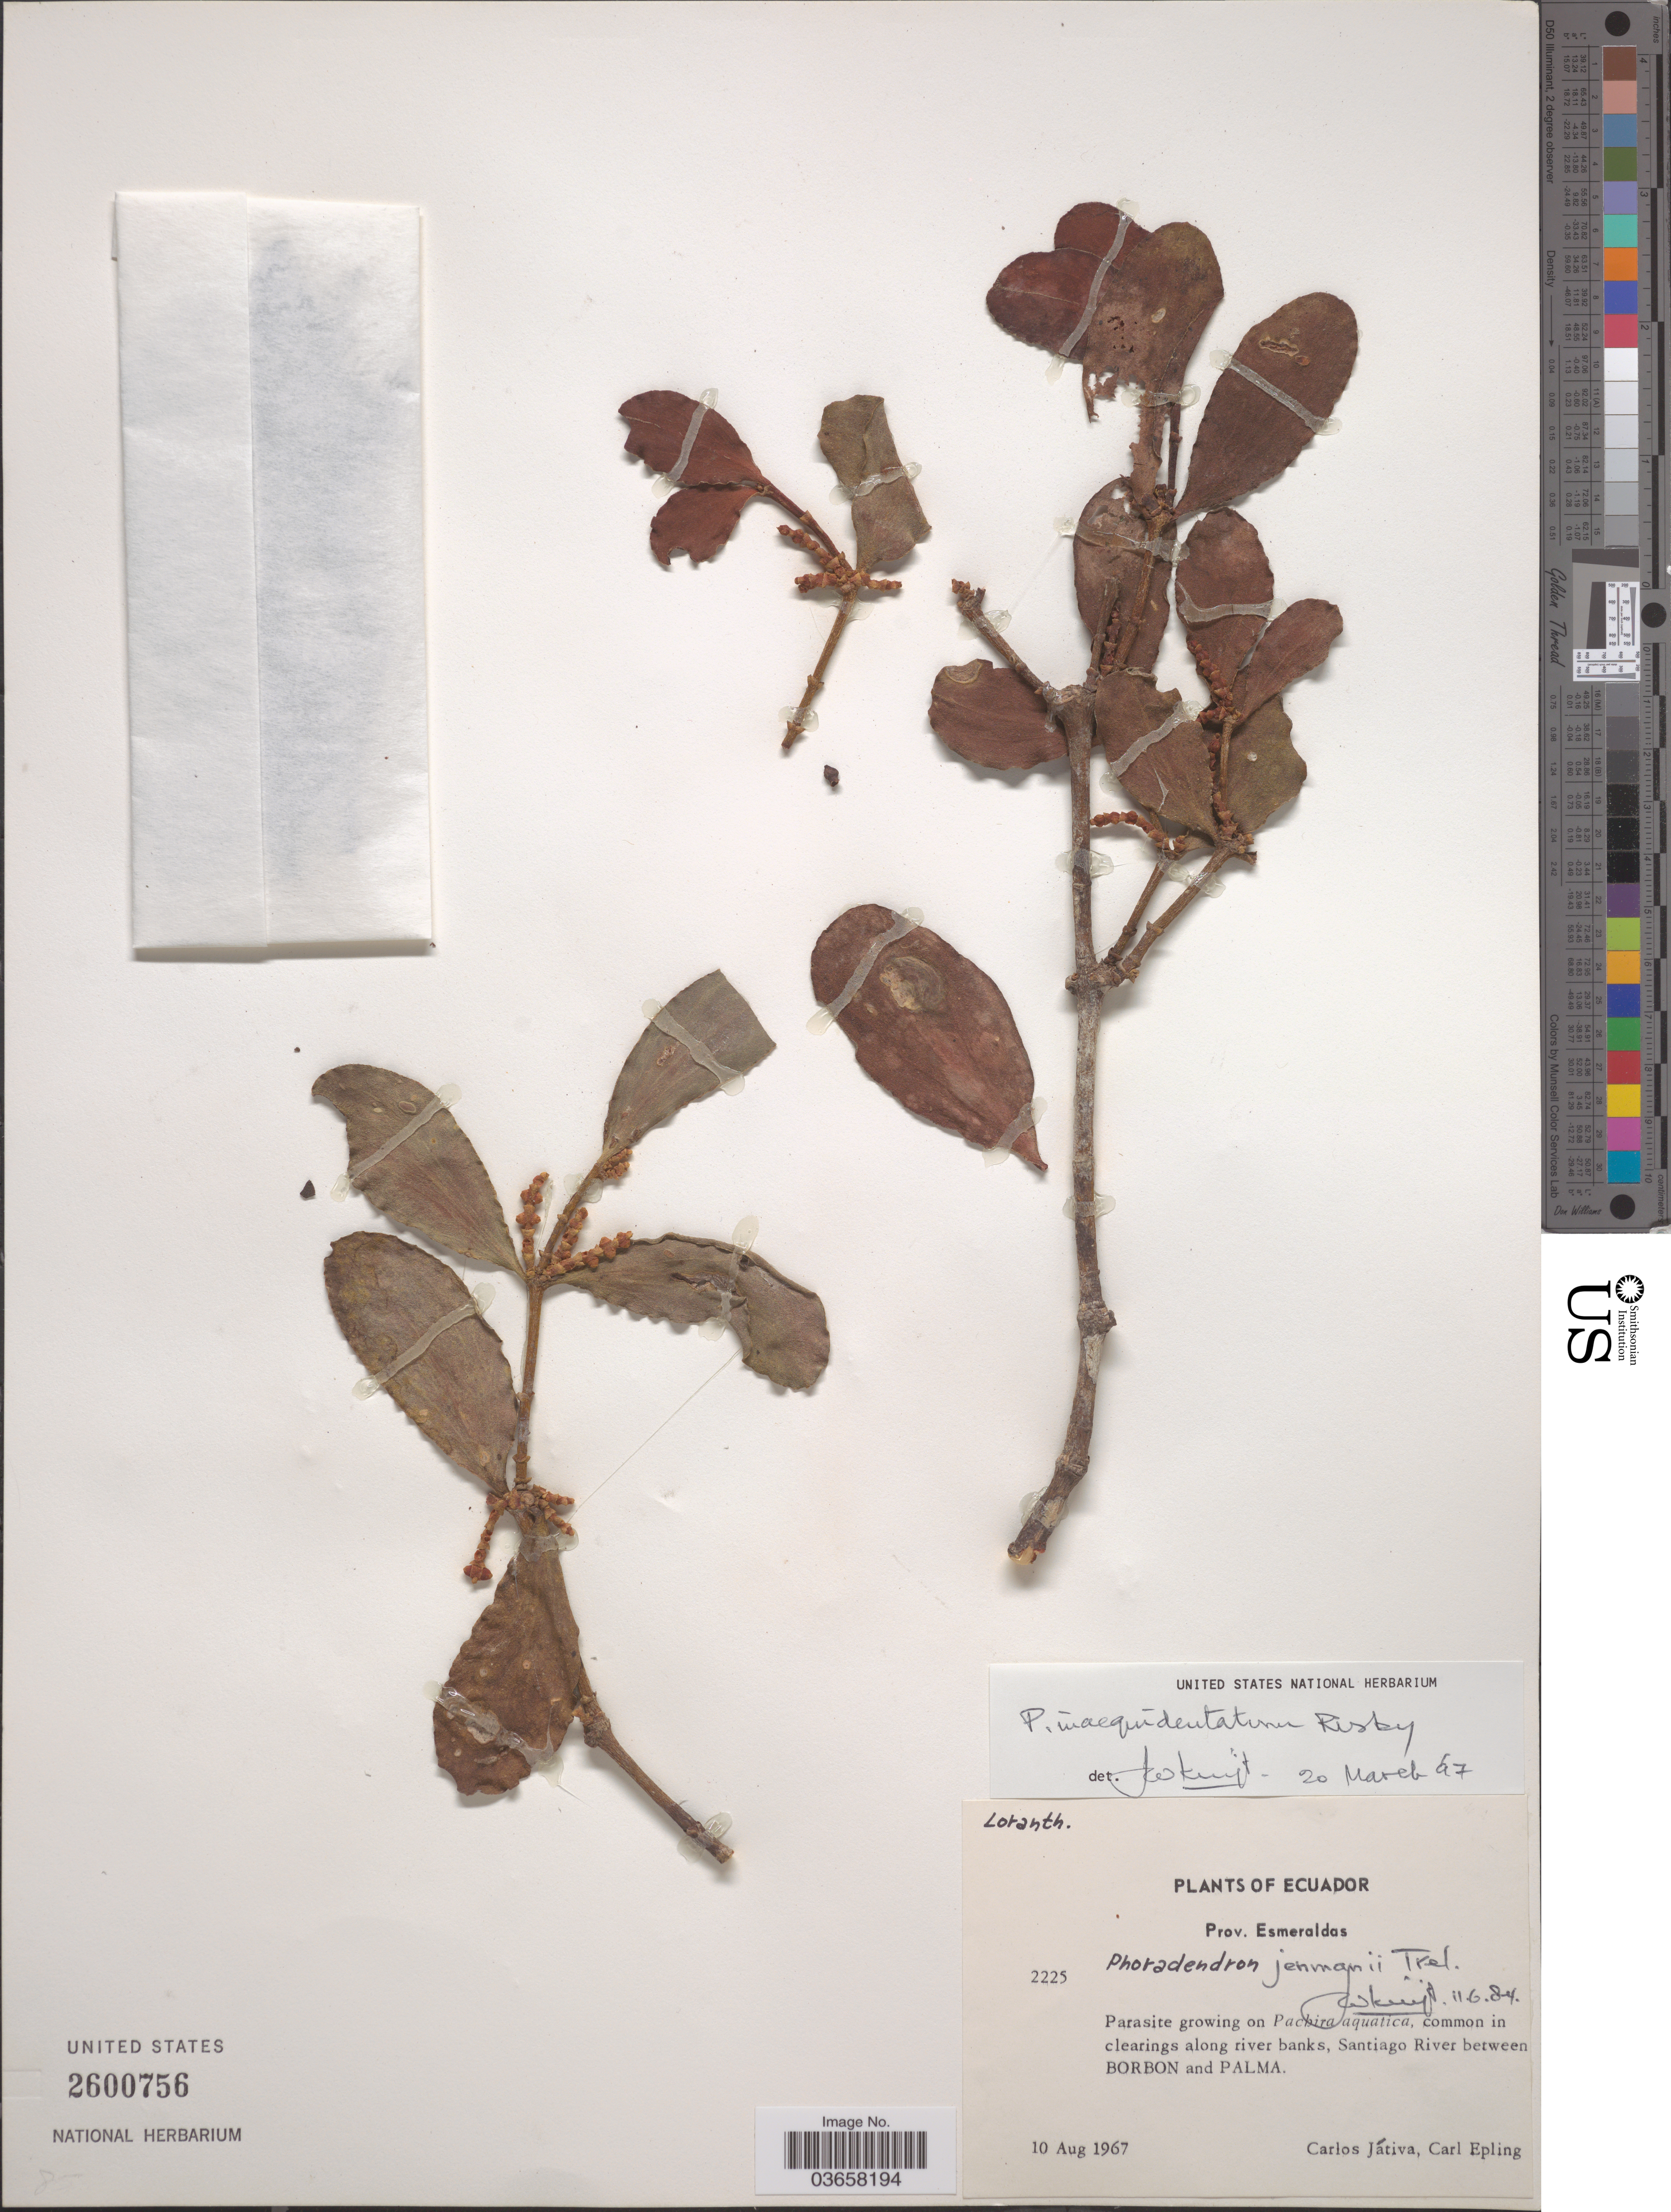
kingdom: Plantae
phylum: Tracheophyta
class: Magnoliopsida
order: Santalales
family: Viscaceae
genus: Phoradendron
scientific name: Phoradendron inaequidentatum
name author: Rusby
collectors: C. D. Játiva & C. C. Epling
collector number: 2225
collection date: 1967-08-10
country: Ecuador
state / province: Esmeraldas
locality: Along river banks, Santiago River between Borbon and Palma.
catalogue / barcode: US 2600756